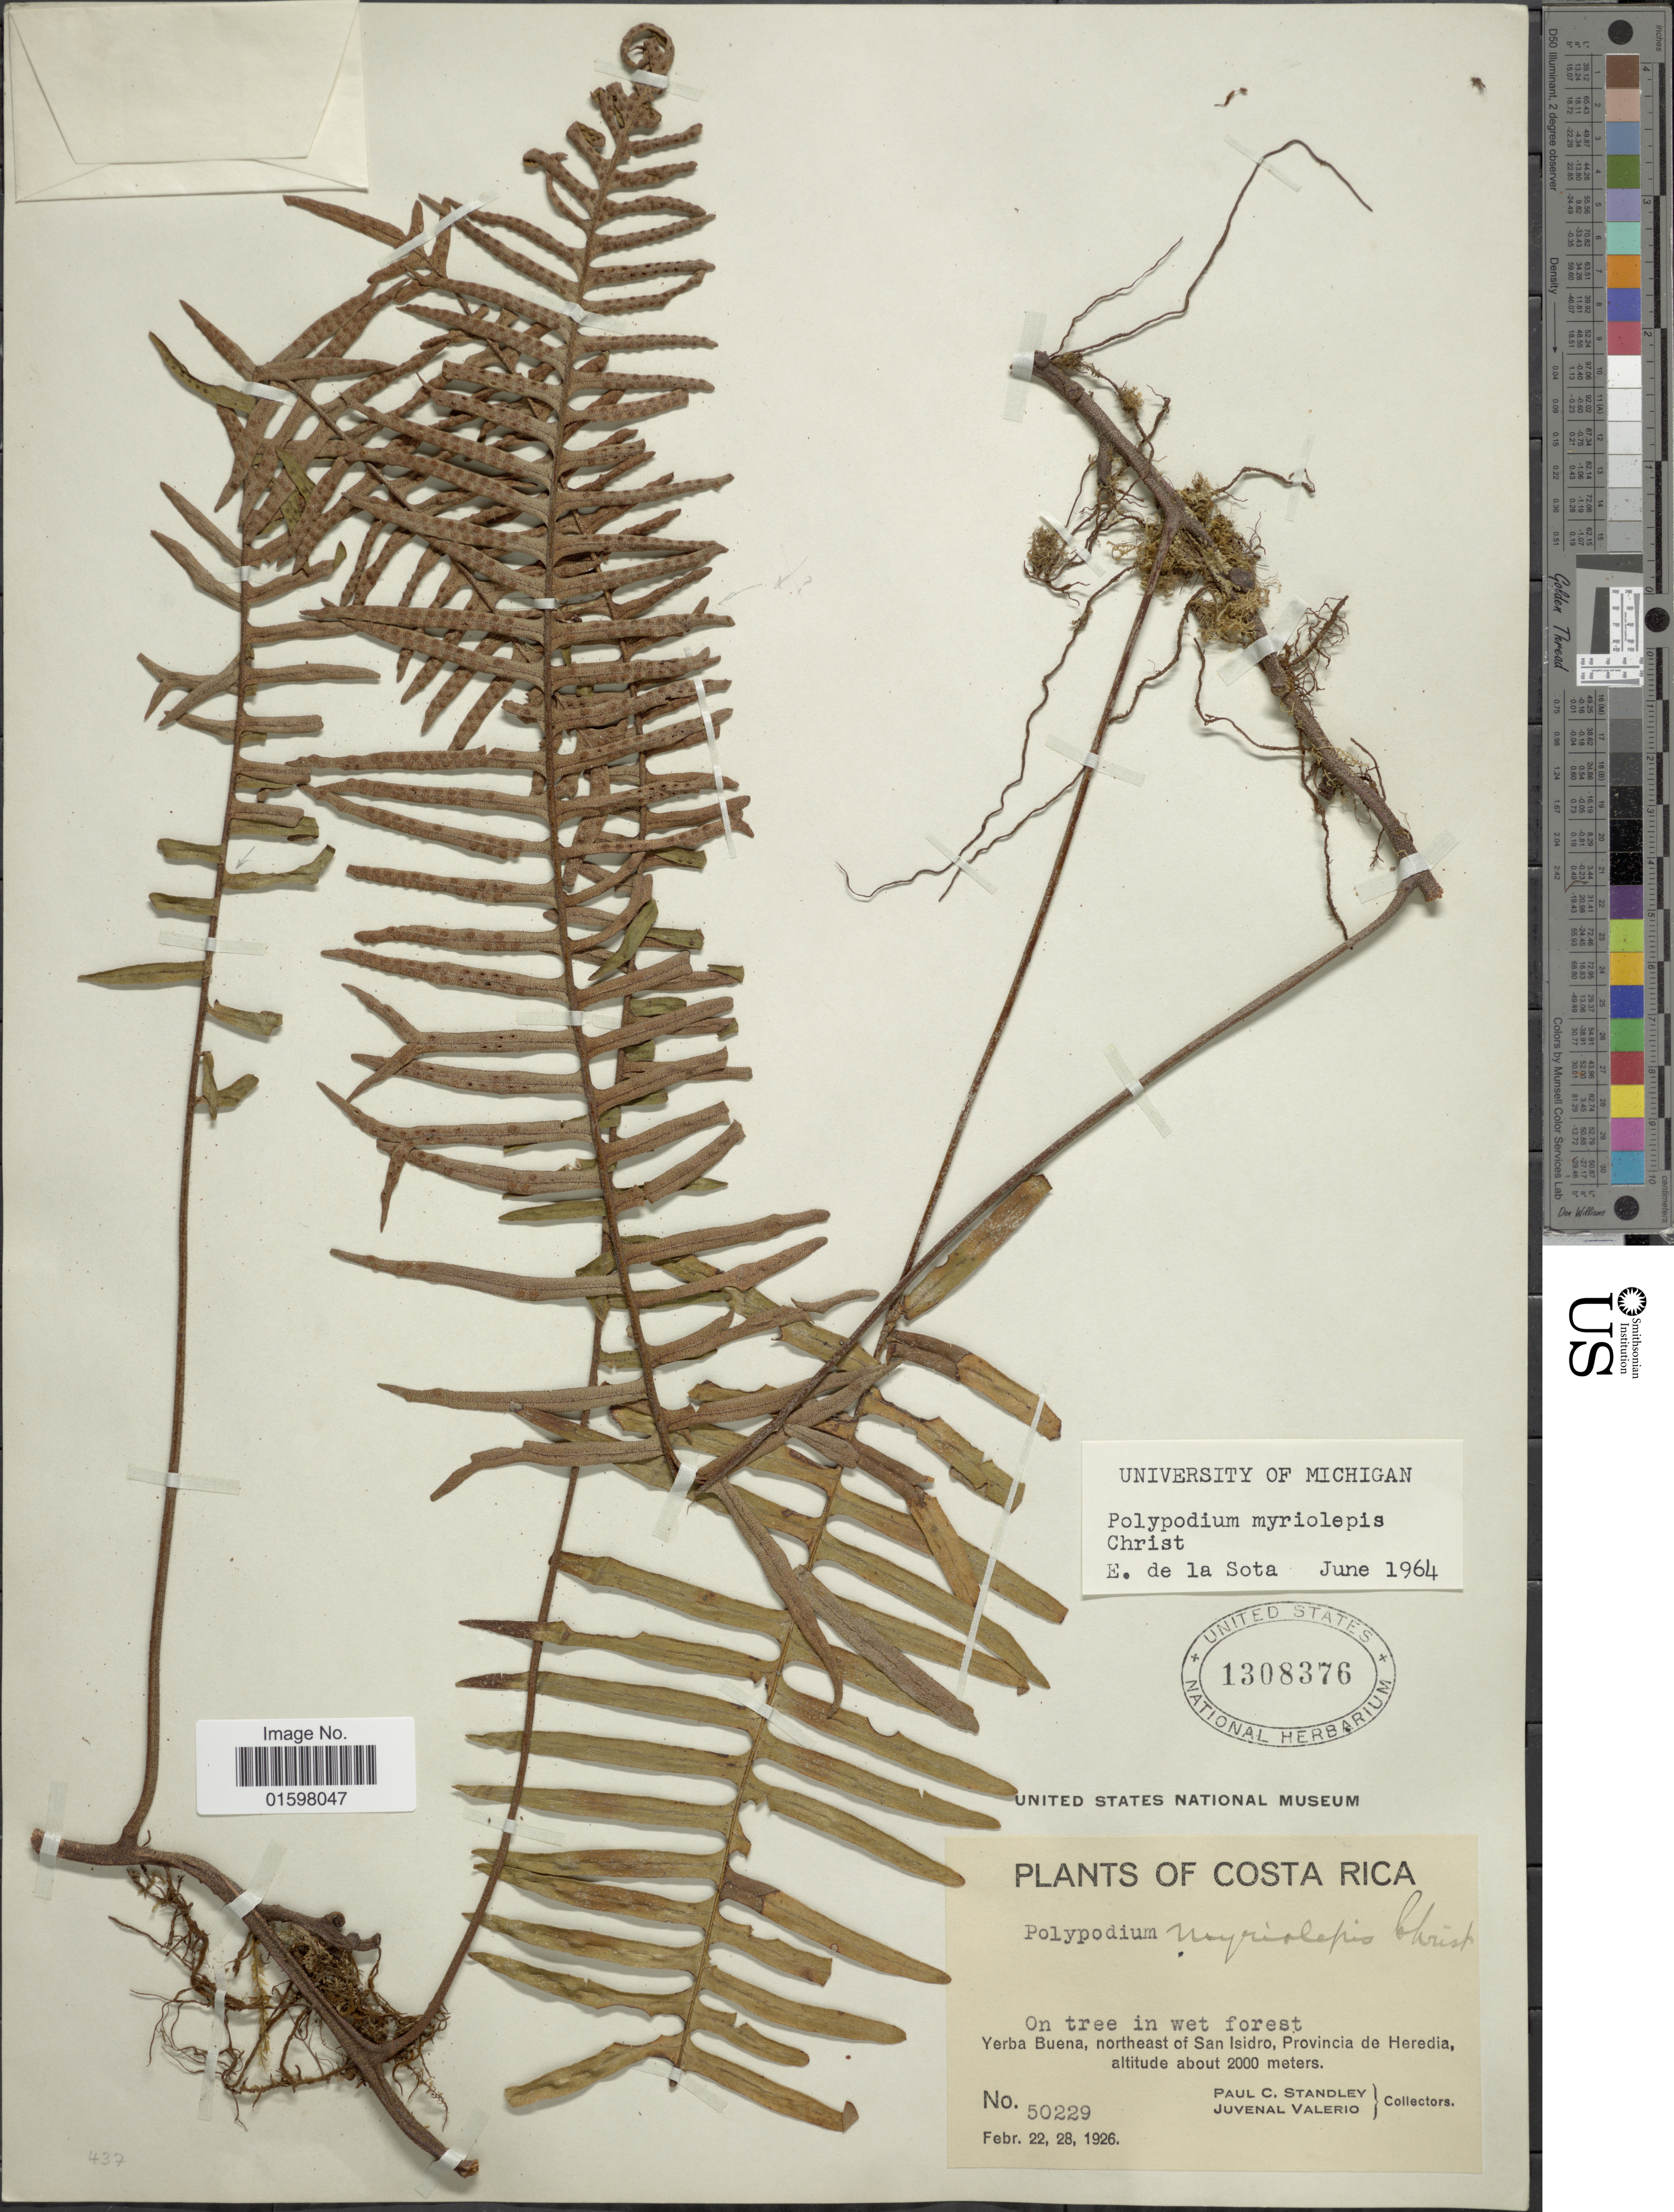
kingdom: Plantae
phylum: Tracheophyta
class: Polypodiopsida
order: Polypodiales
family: Polypodiaceae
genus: Pleopeltis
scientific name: Pleopeltis myriolepis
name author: (Christ) A.R. Sm. & Tejero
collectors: P. C. Standley & J. Valerio R.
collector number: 50229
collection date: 1926-02-22/1926-02-28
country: Costa Rica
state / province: Heredia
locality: Yerba Buena, northeast of San Isidro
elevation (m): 2000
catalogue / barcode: US 1308376